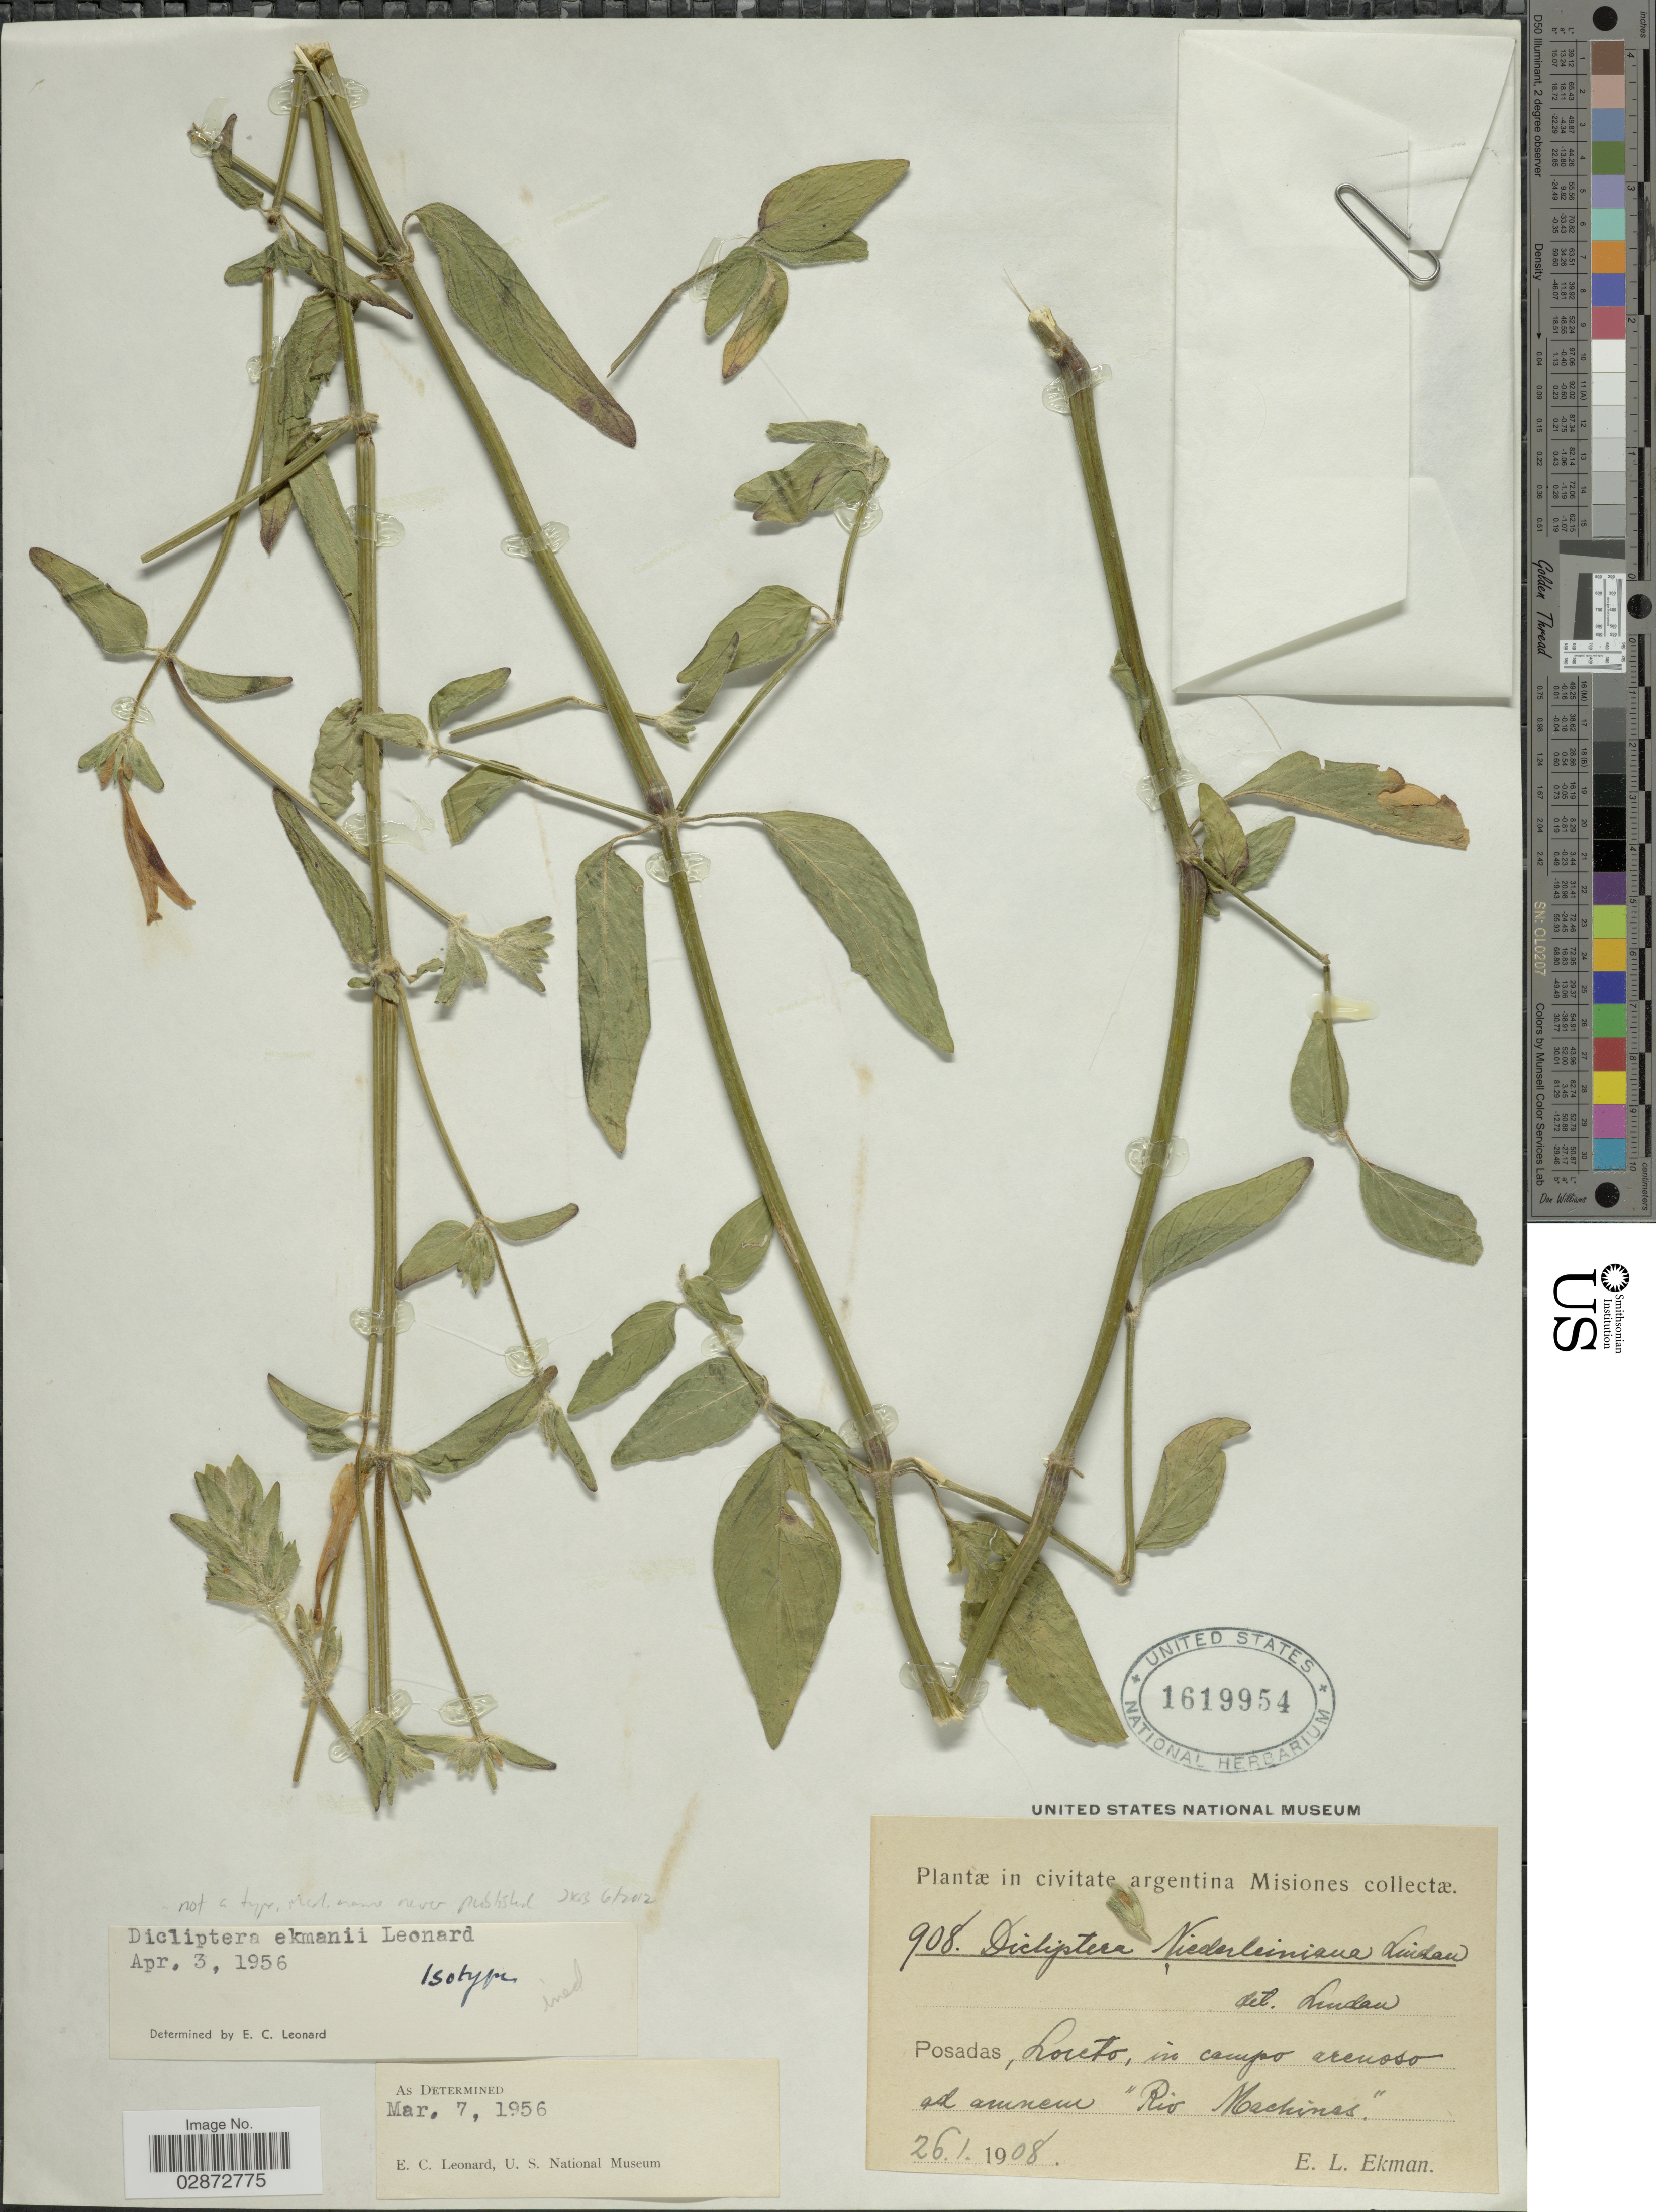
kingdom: Plantae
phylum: Tracheophyta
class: Magnoliopsida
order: Lamiales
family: Acanthaceae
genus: Dicliptera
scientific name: Dicliptera sp.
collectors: E. L. Ekman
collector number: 908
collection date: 1908-01-26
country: Argentina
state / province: Misiones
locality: Posadas, Loreto, in campo arenoso ad amnem "Rio Machinas".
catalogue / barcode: US 1619954